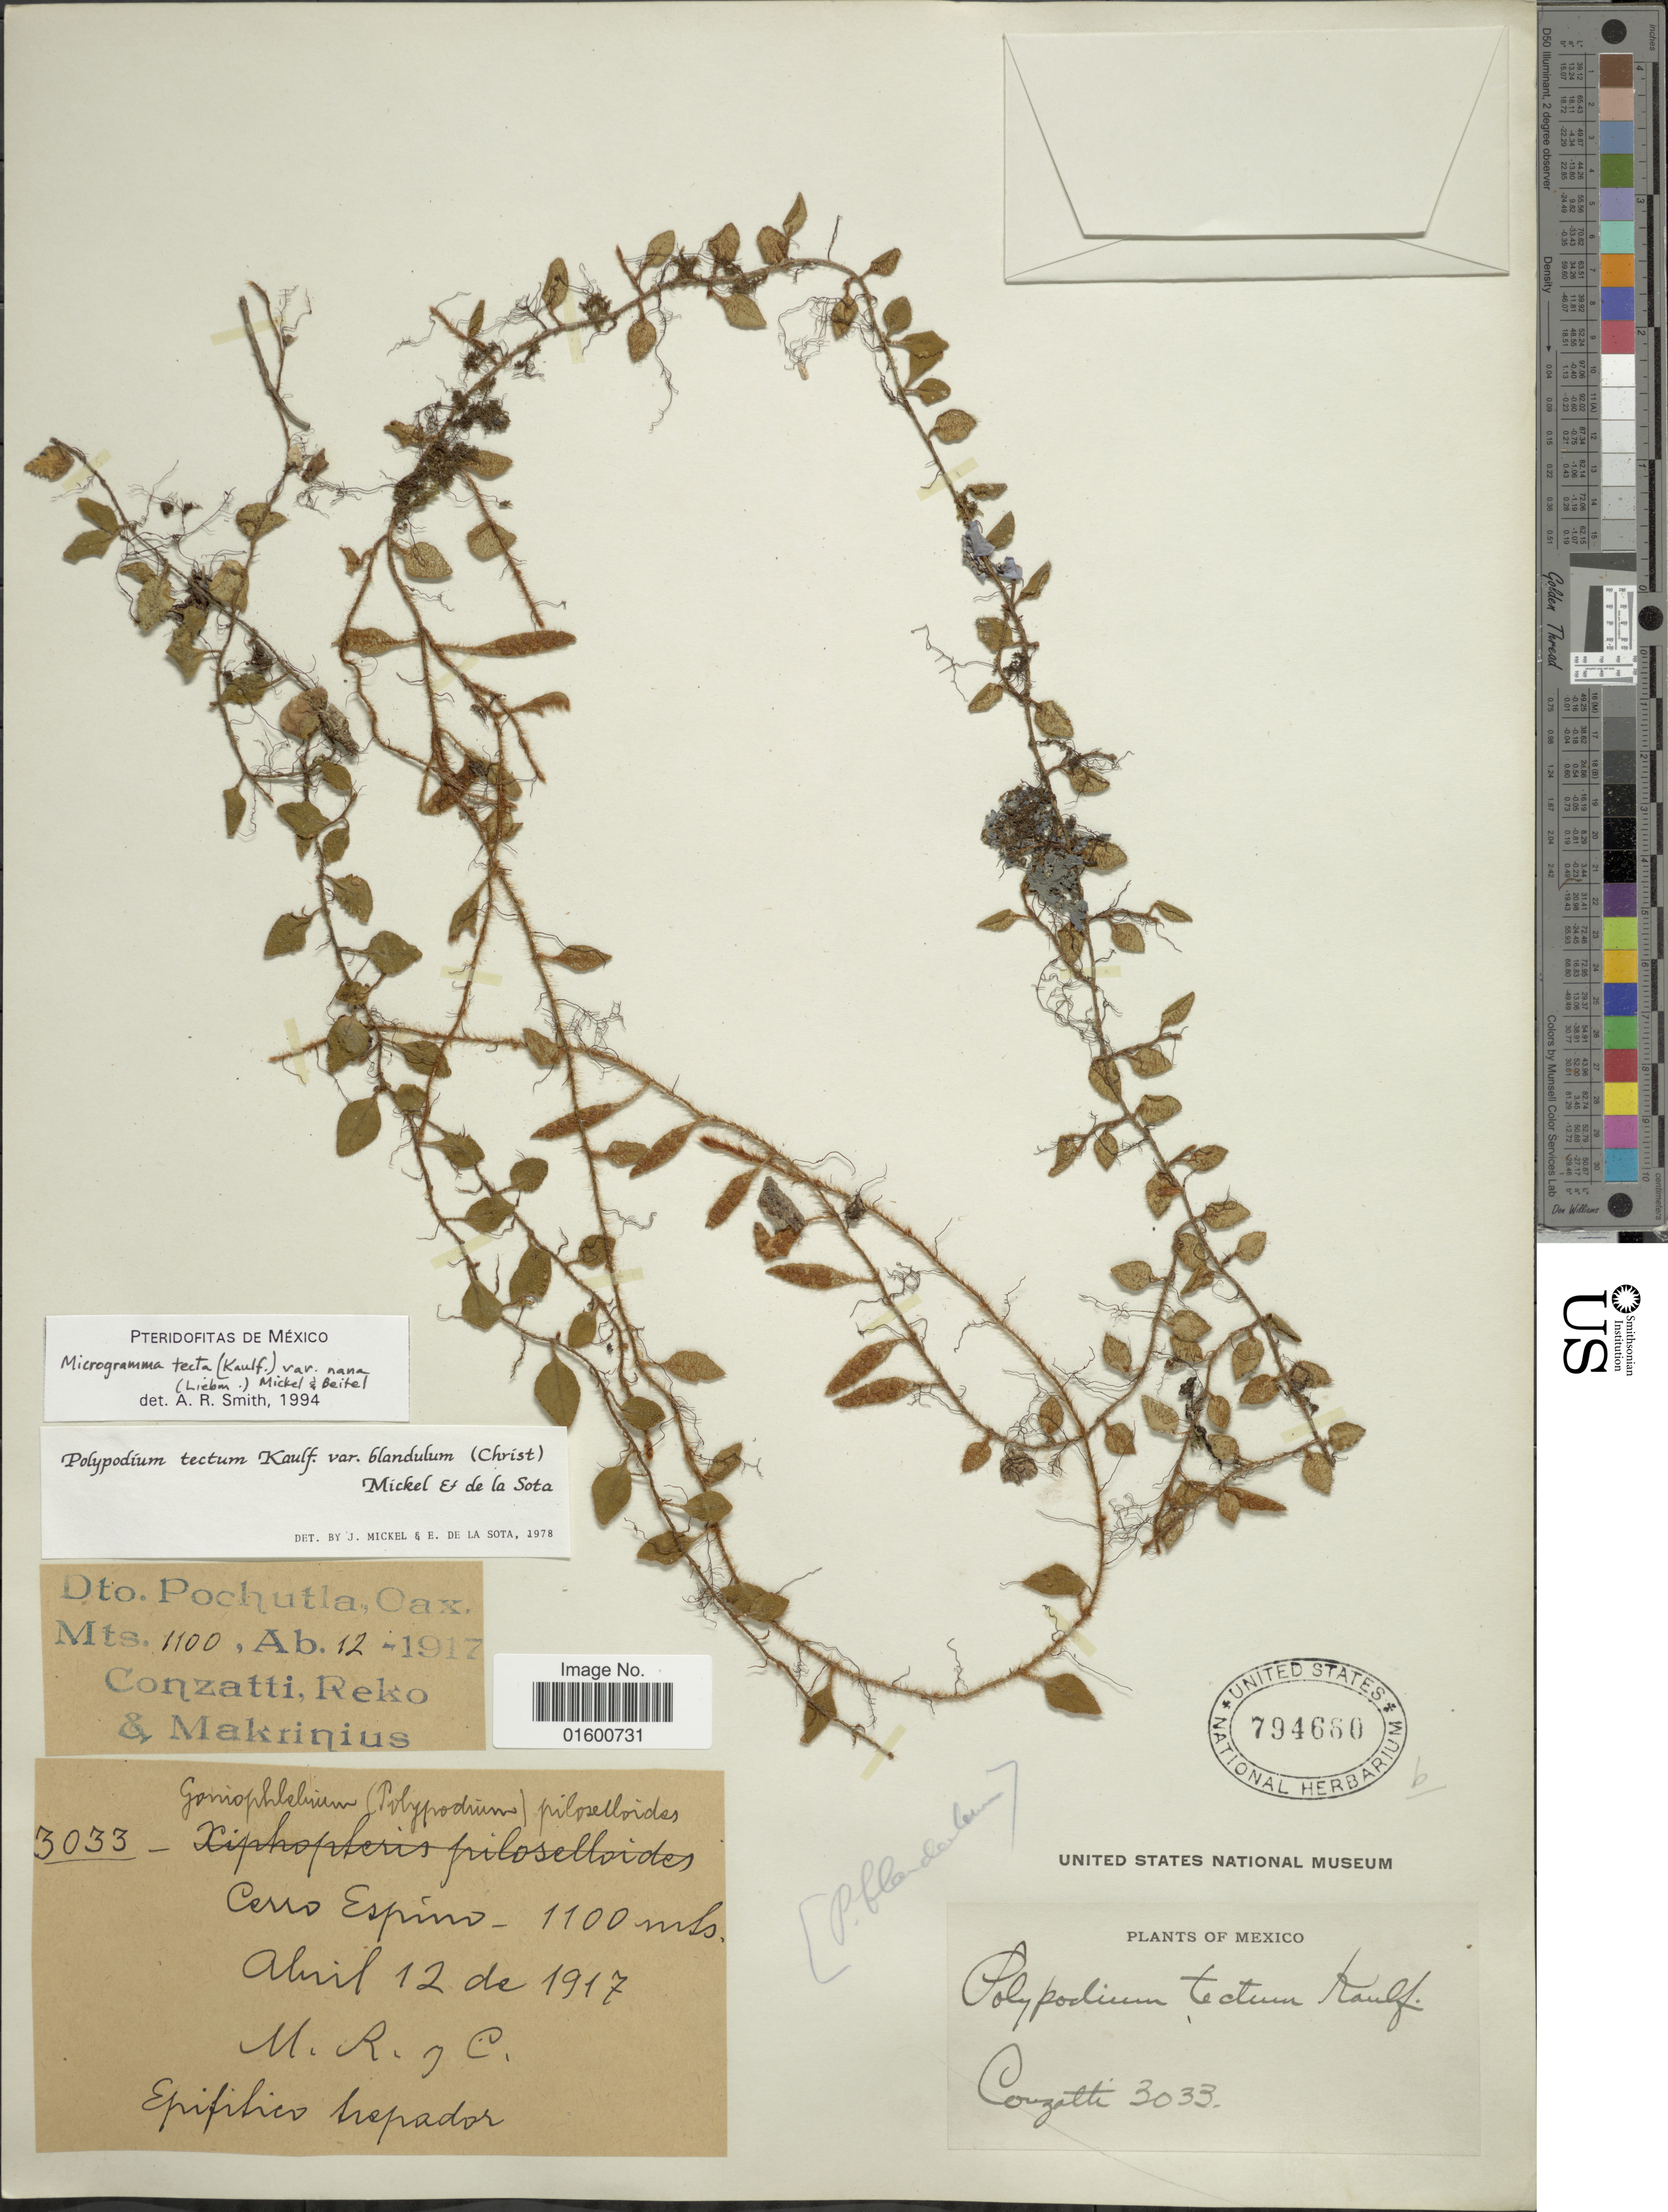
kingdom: Plantae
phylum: Tracheophyta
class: Polypodiopsida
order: Polypodiales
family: Polypodiaceae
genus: Microgramma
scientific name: Microgramma tecta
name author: (Kaulf.) Alston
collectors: C. Conzatti, B. P. Reko & -. Makrinius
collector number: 3033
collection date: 1917-04-12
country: Mexico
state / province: Oaxaca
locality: Cerro Espino, Dto Pochutla, Oax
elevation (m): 110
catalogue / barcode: US 794680